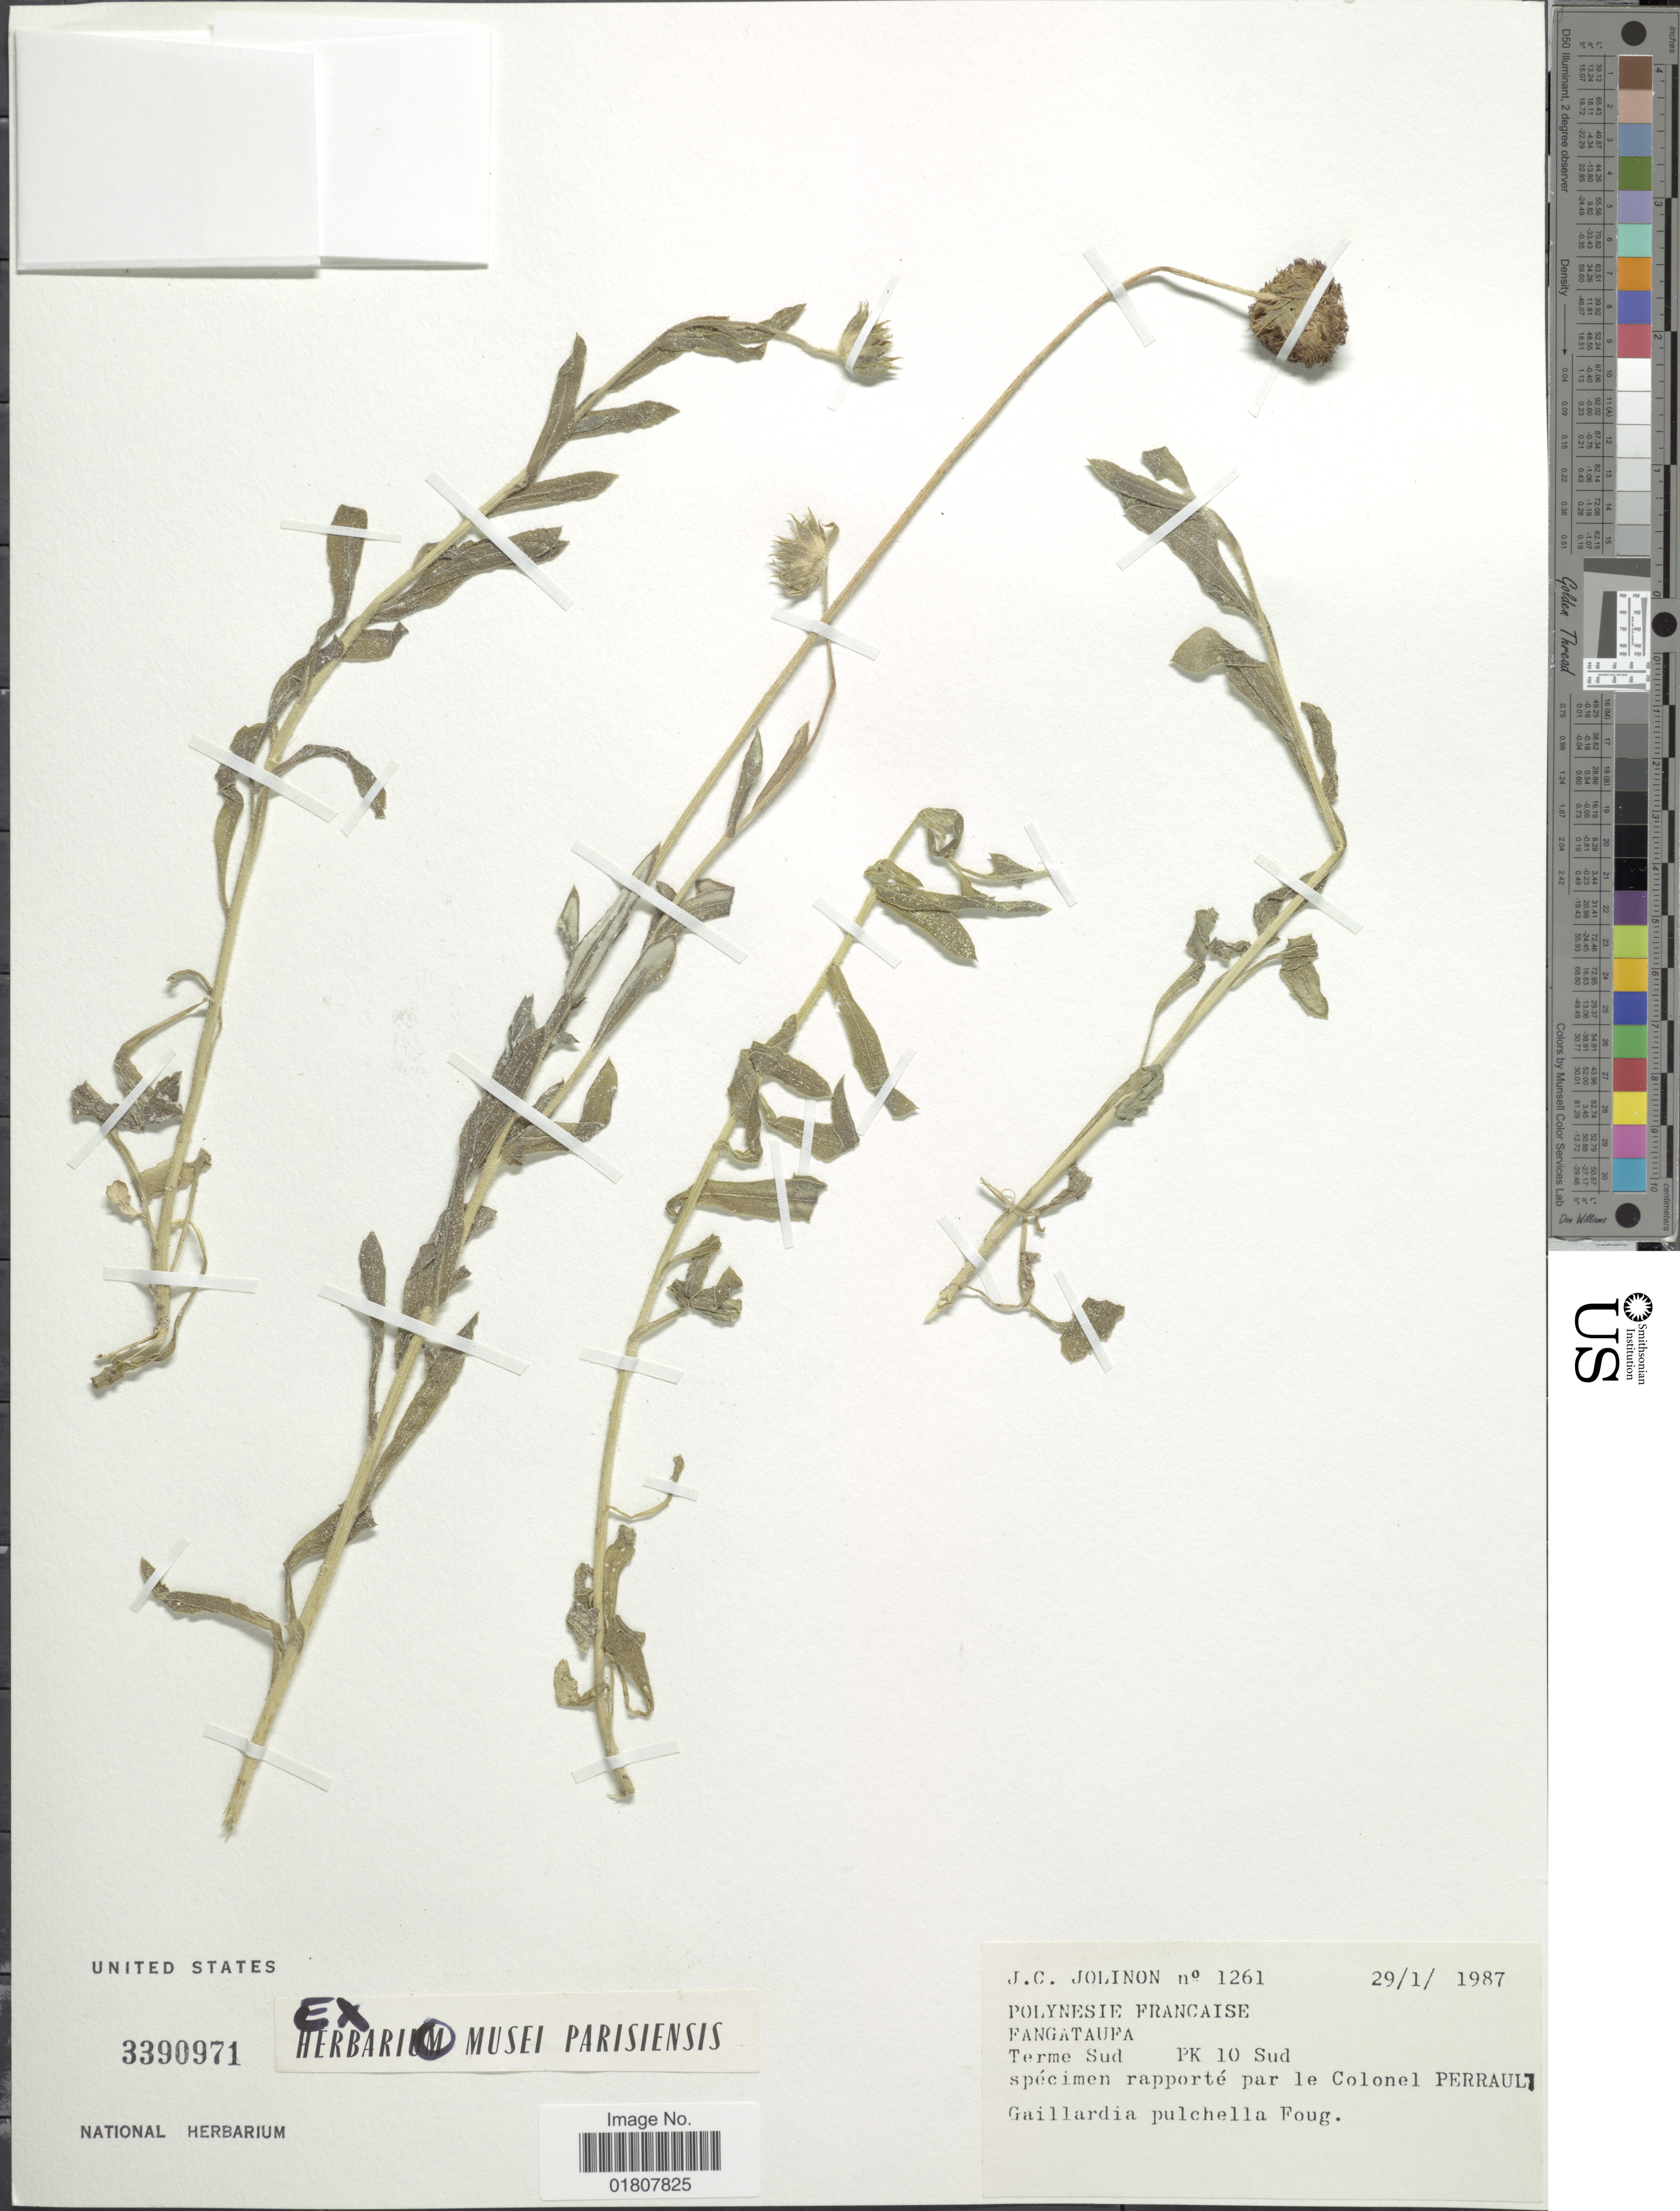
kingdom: Plantae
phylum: Tracheophyta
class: Magnoliopsida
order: Asterales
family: Asteraceae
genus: Gaillardia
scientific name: Gaillardia pulchella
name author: Foug.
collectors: J. Jolinon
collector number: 1261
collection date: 1987-01-29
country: French Polynesia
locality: Fangataufa, Terme Sud, PK 10 Sud [unsure placement]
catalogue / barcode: US 3390971